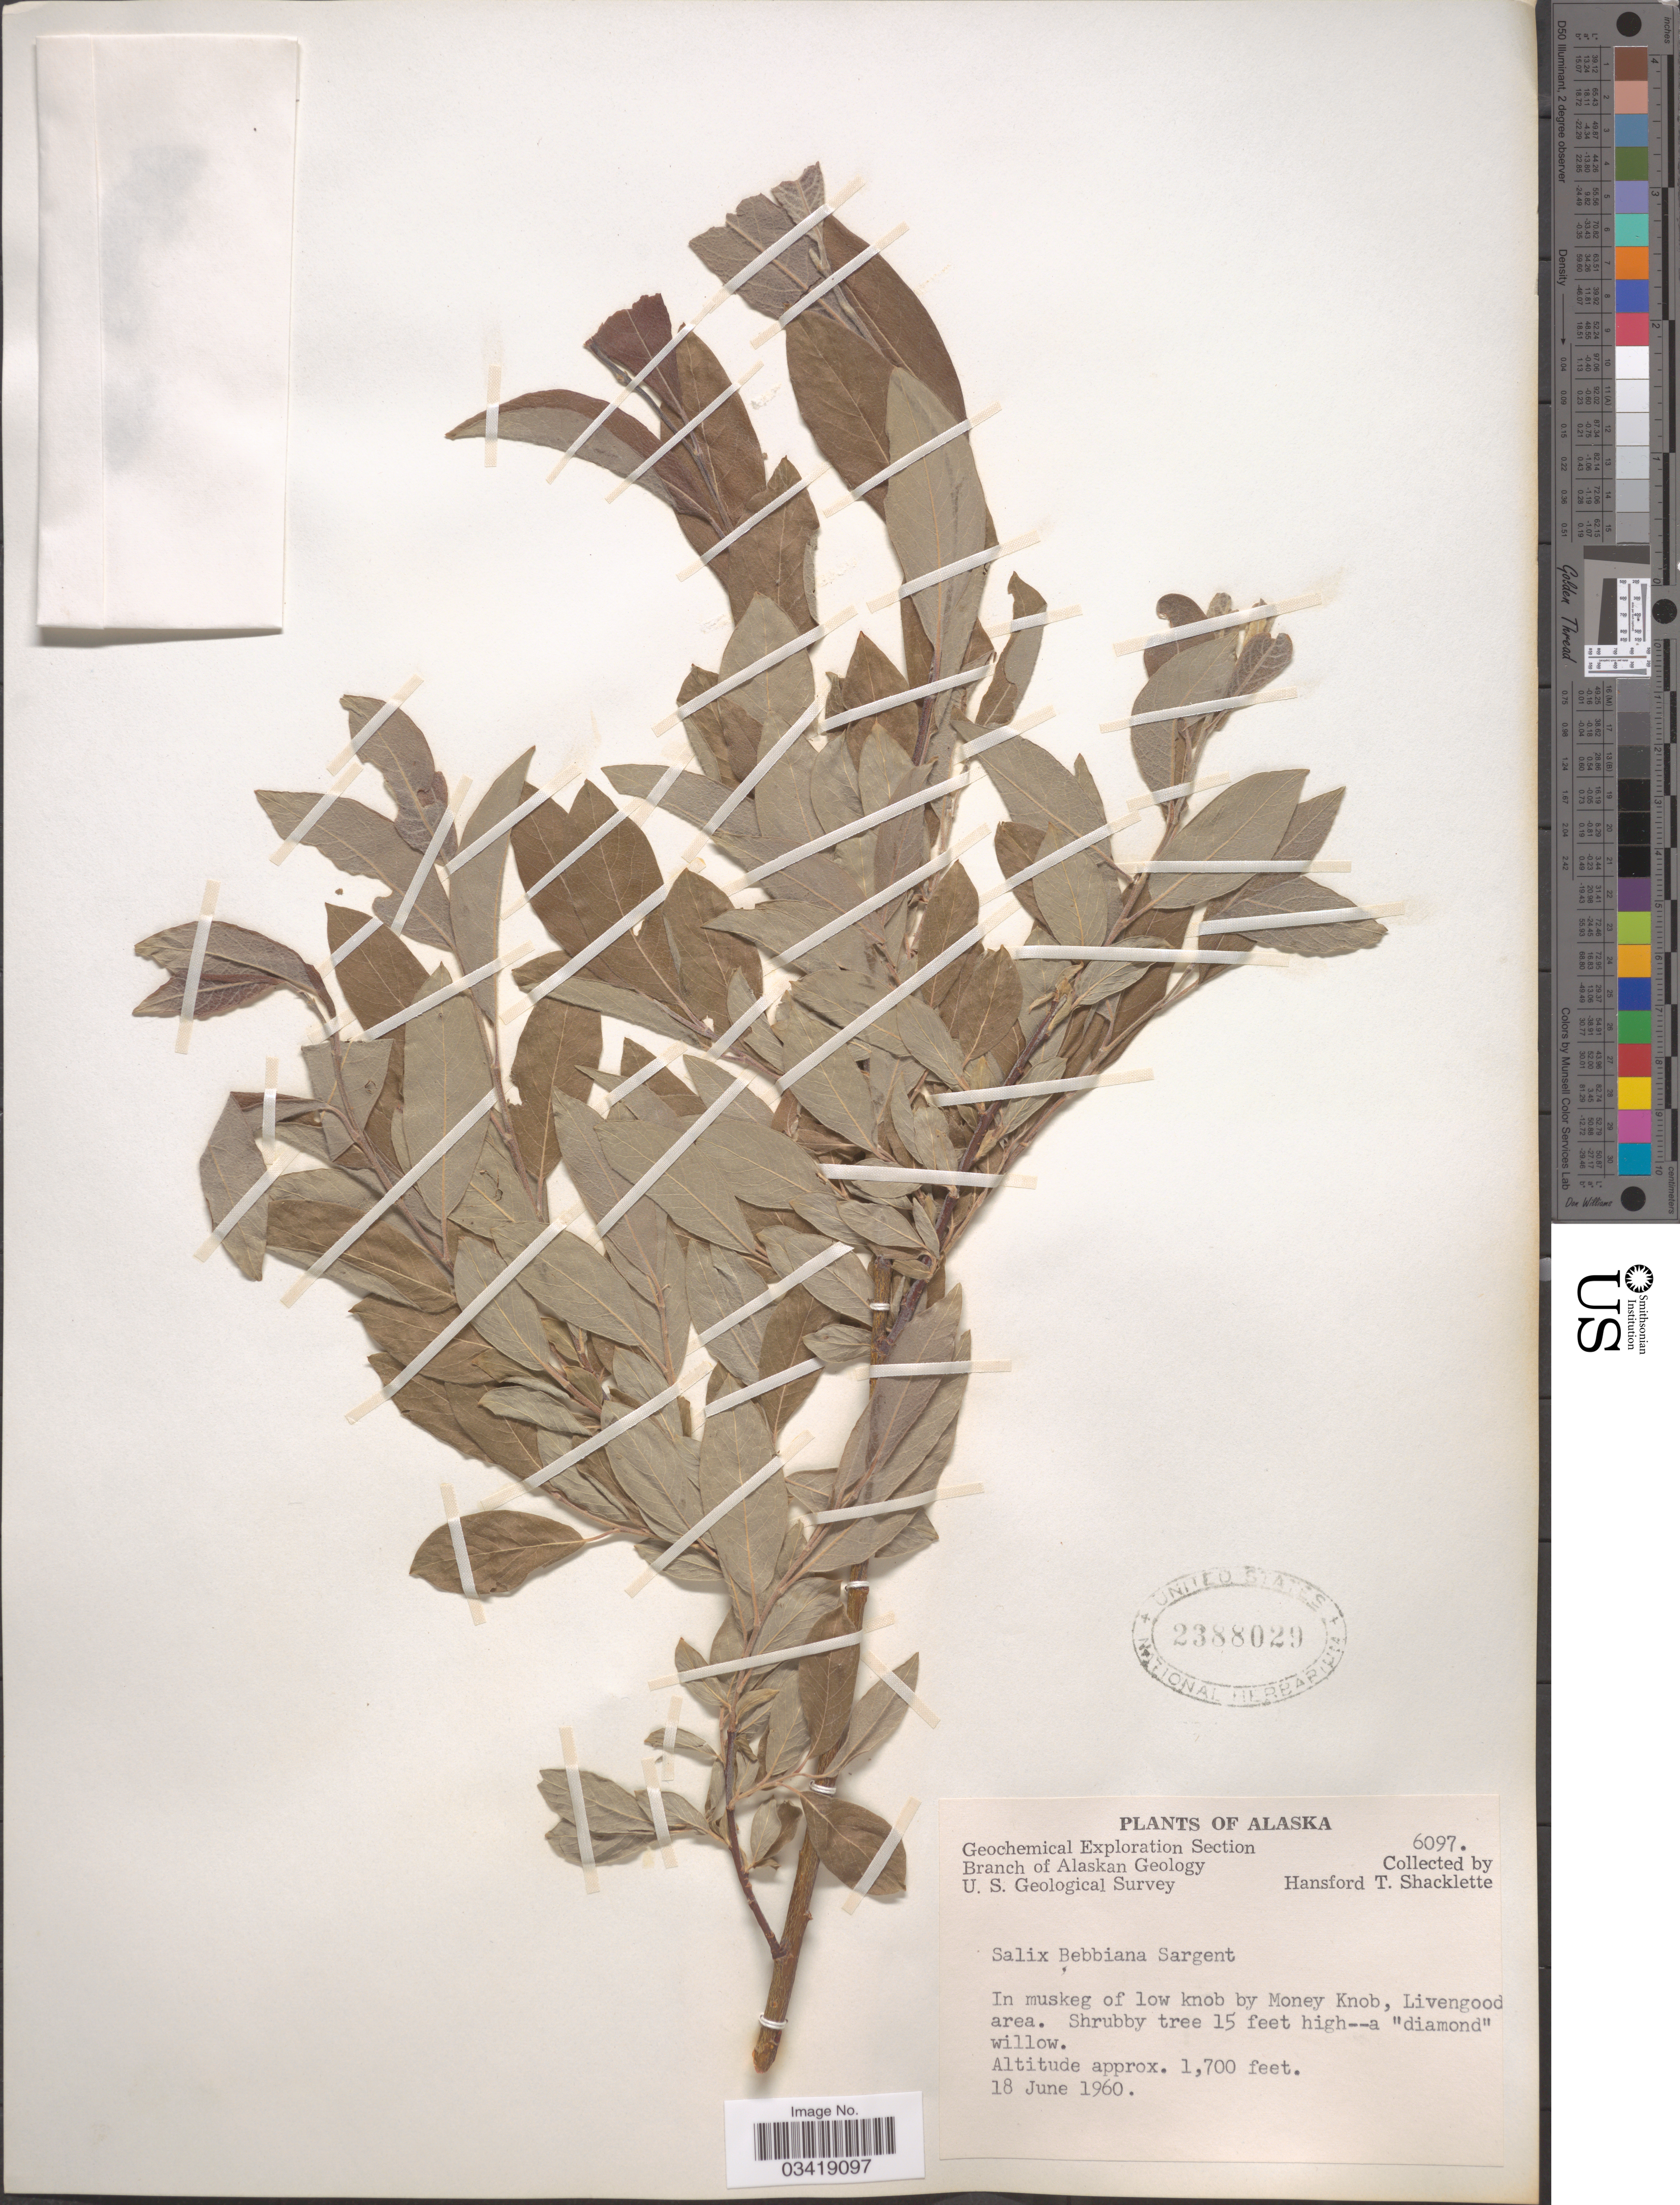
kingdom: Plantae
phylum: Tracheophyta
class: Magnoliopsida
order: Malpighiales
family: Salicaceae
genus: Salix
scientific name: Salix bebbiana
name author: Sarg.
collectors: H. Shacklette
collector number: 6097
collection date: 1960-06-18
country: United States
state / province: Alaska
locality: In muskeg of low knob by Money Knob, Livengood area.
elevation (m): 518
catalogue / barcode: US 2388029